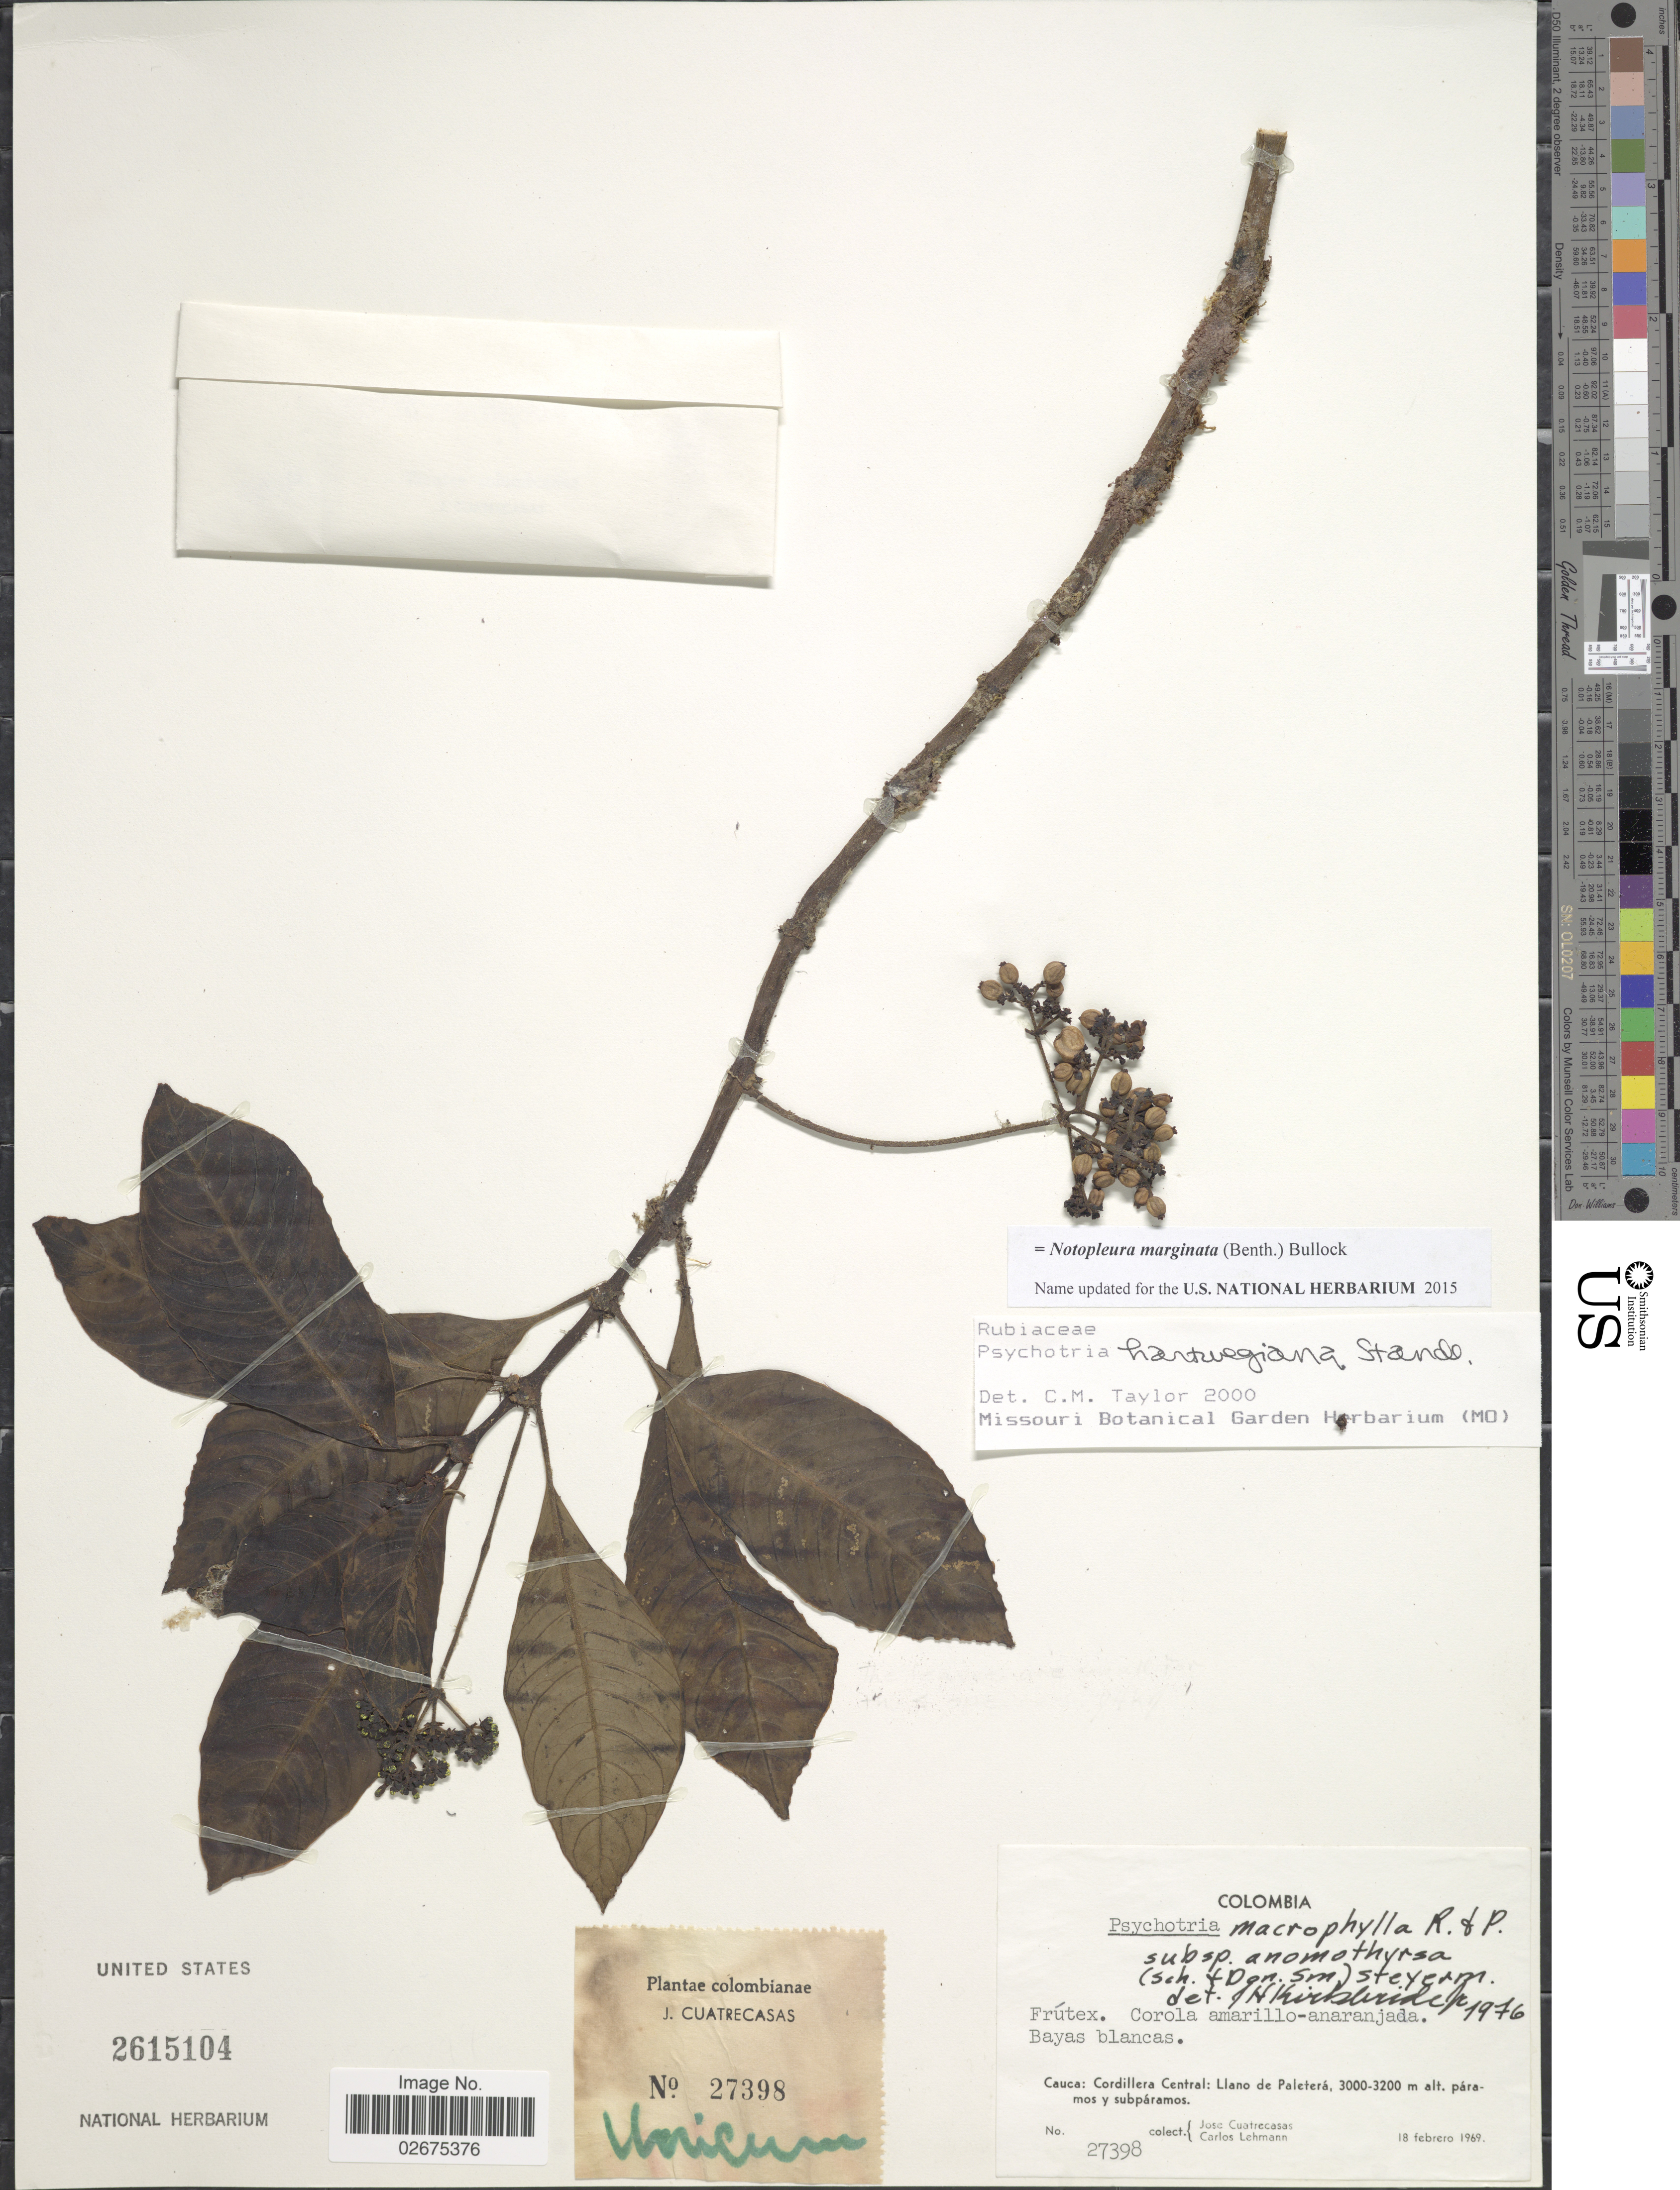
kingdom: Plantae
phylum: Tracheophyta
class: Magnoliopsida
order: Gentianales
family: Rubiaceae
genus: Notopleura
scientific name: Notopleura marginata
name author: (Benth.) Bullock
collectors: J. Cuatrecasas & C. Lehmann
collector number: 27398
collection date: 1969-02-18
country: Colombia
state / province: Cauca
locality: Cordillera Central: Llano de Palterá. páramos y subpáramos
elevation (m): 3000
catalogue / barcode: US 2615104